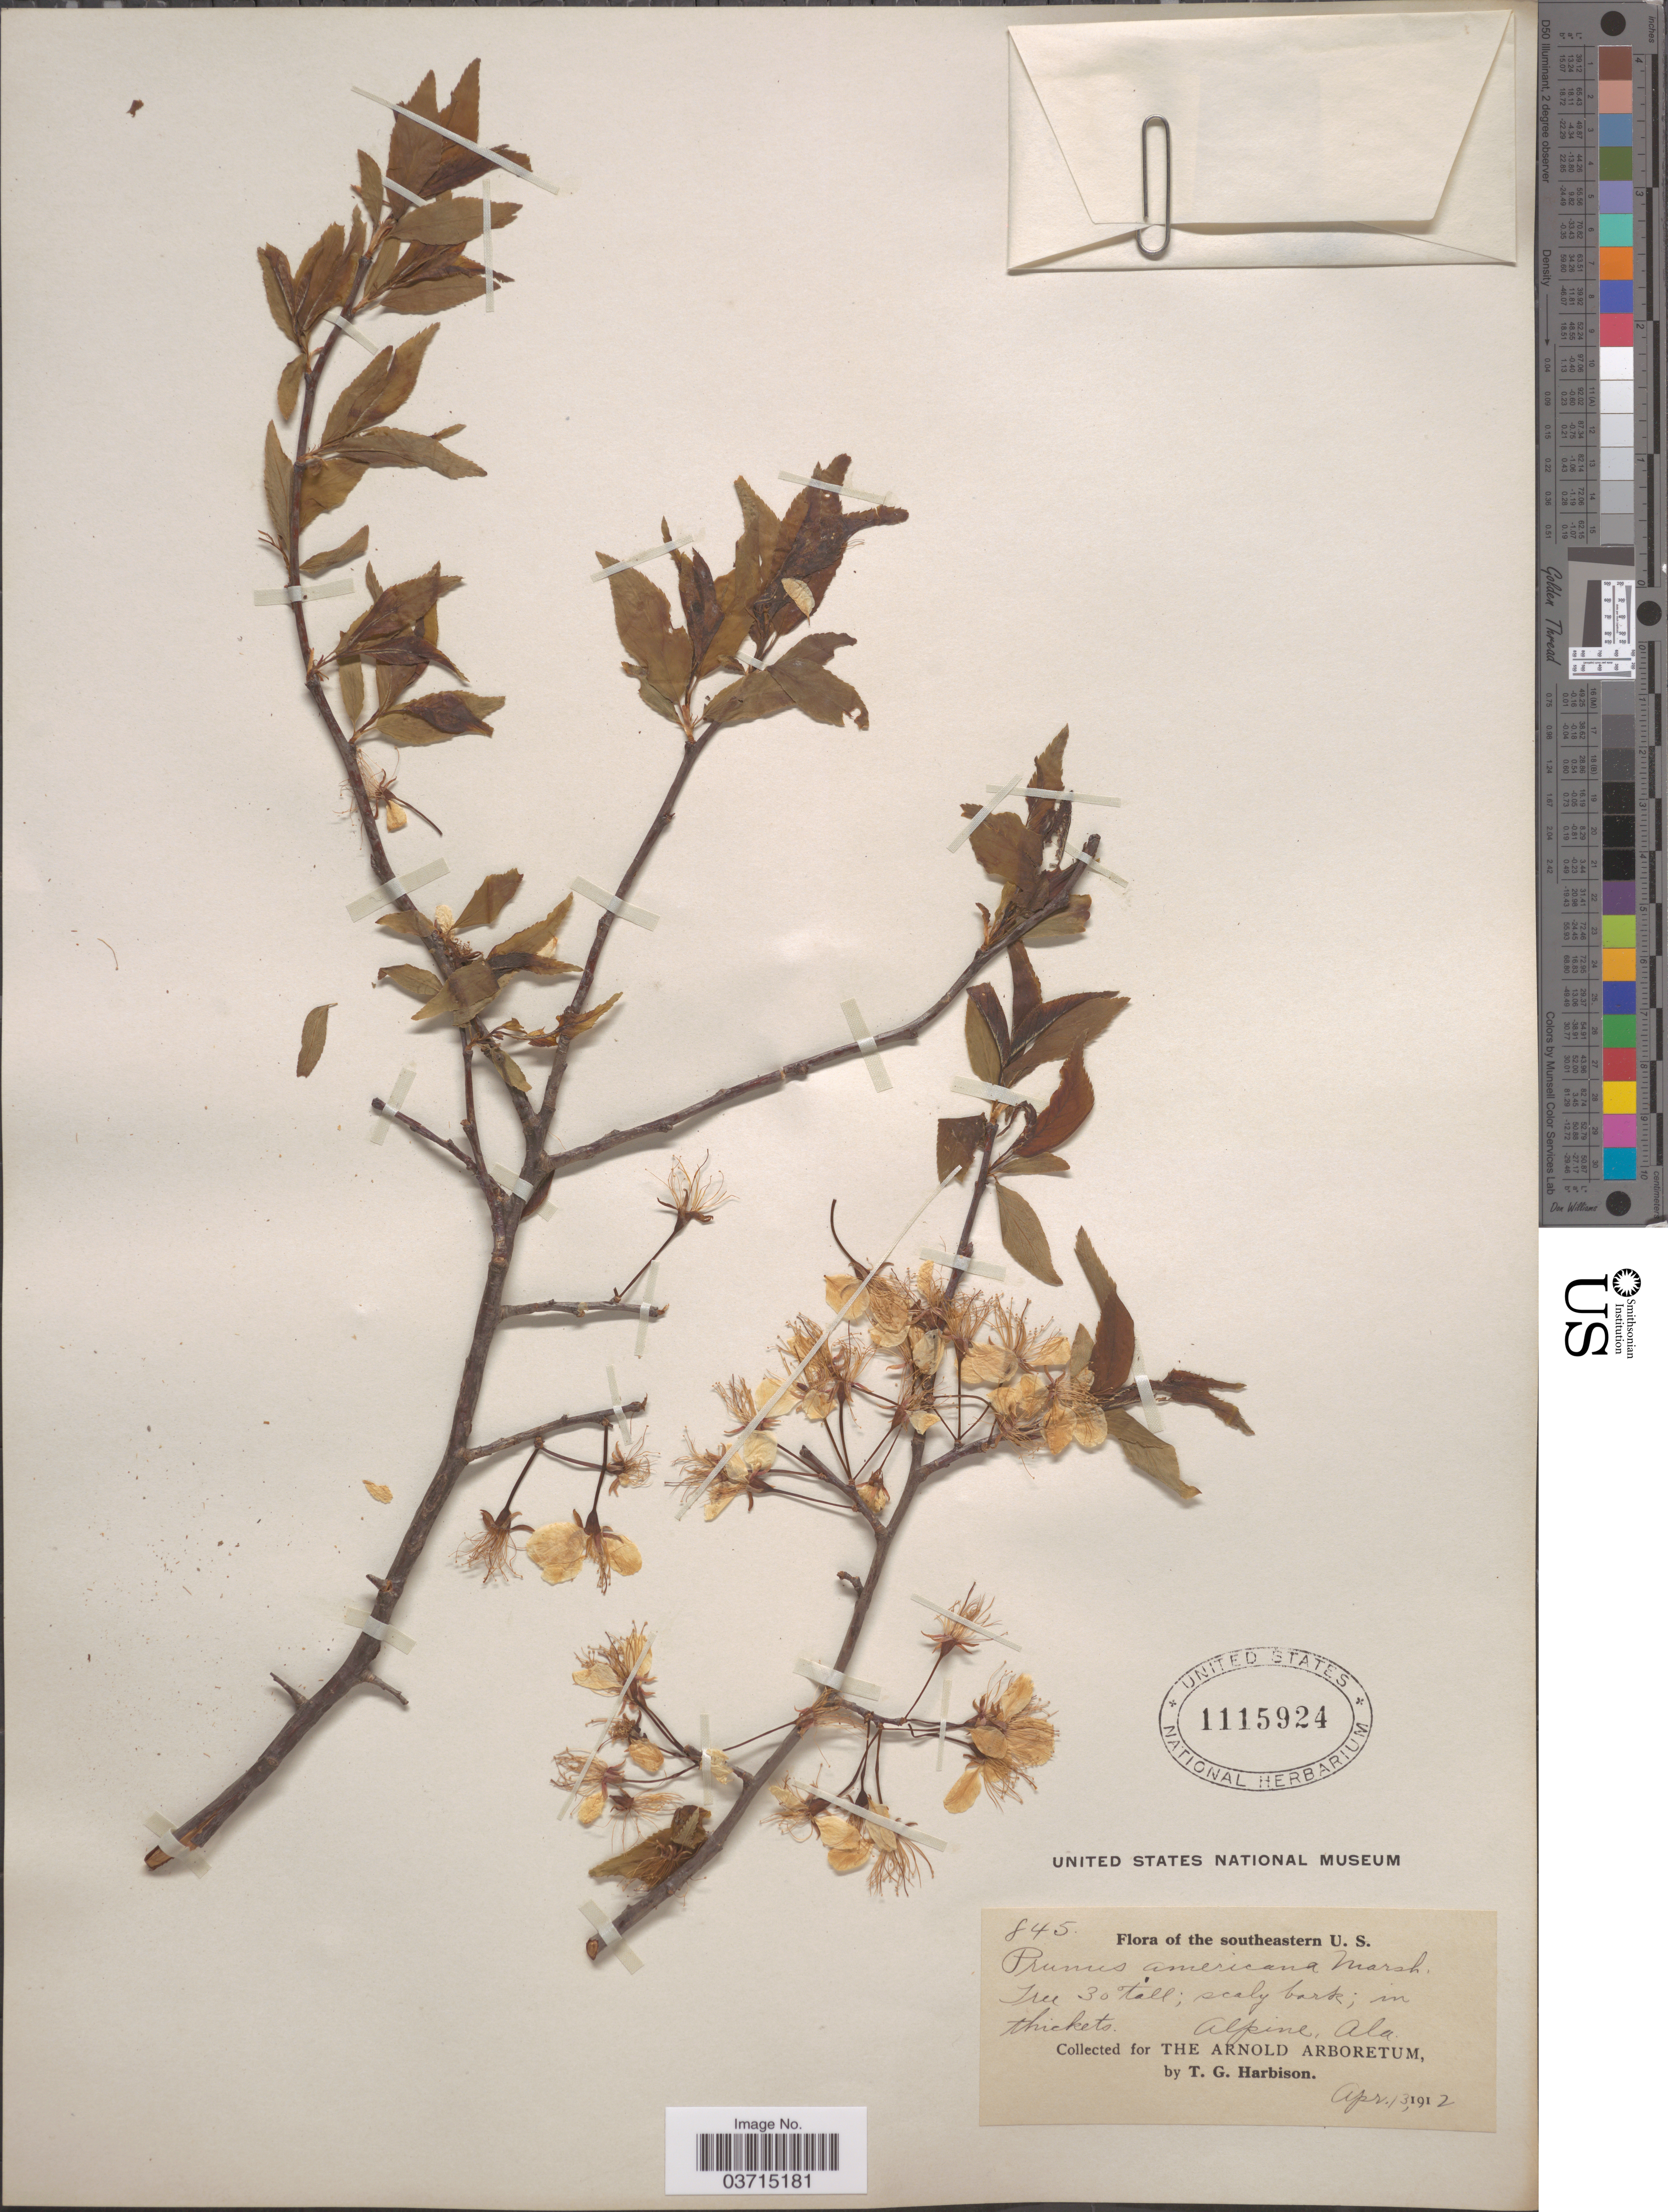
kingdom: Plantae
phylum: Tracheophyta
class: Magnoliopsida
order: Rosales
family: Rosaceae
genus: Prunus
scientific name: Prunus americana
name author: Marshall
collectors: T. Harbison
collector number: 845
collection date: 1912-04-13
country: United States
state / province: Alabama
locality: Alpine.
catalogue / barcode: US 1115924